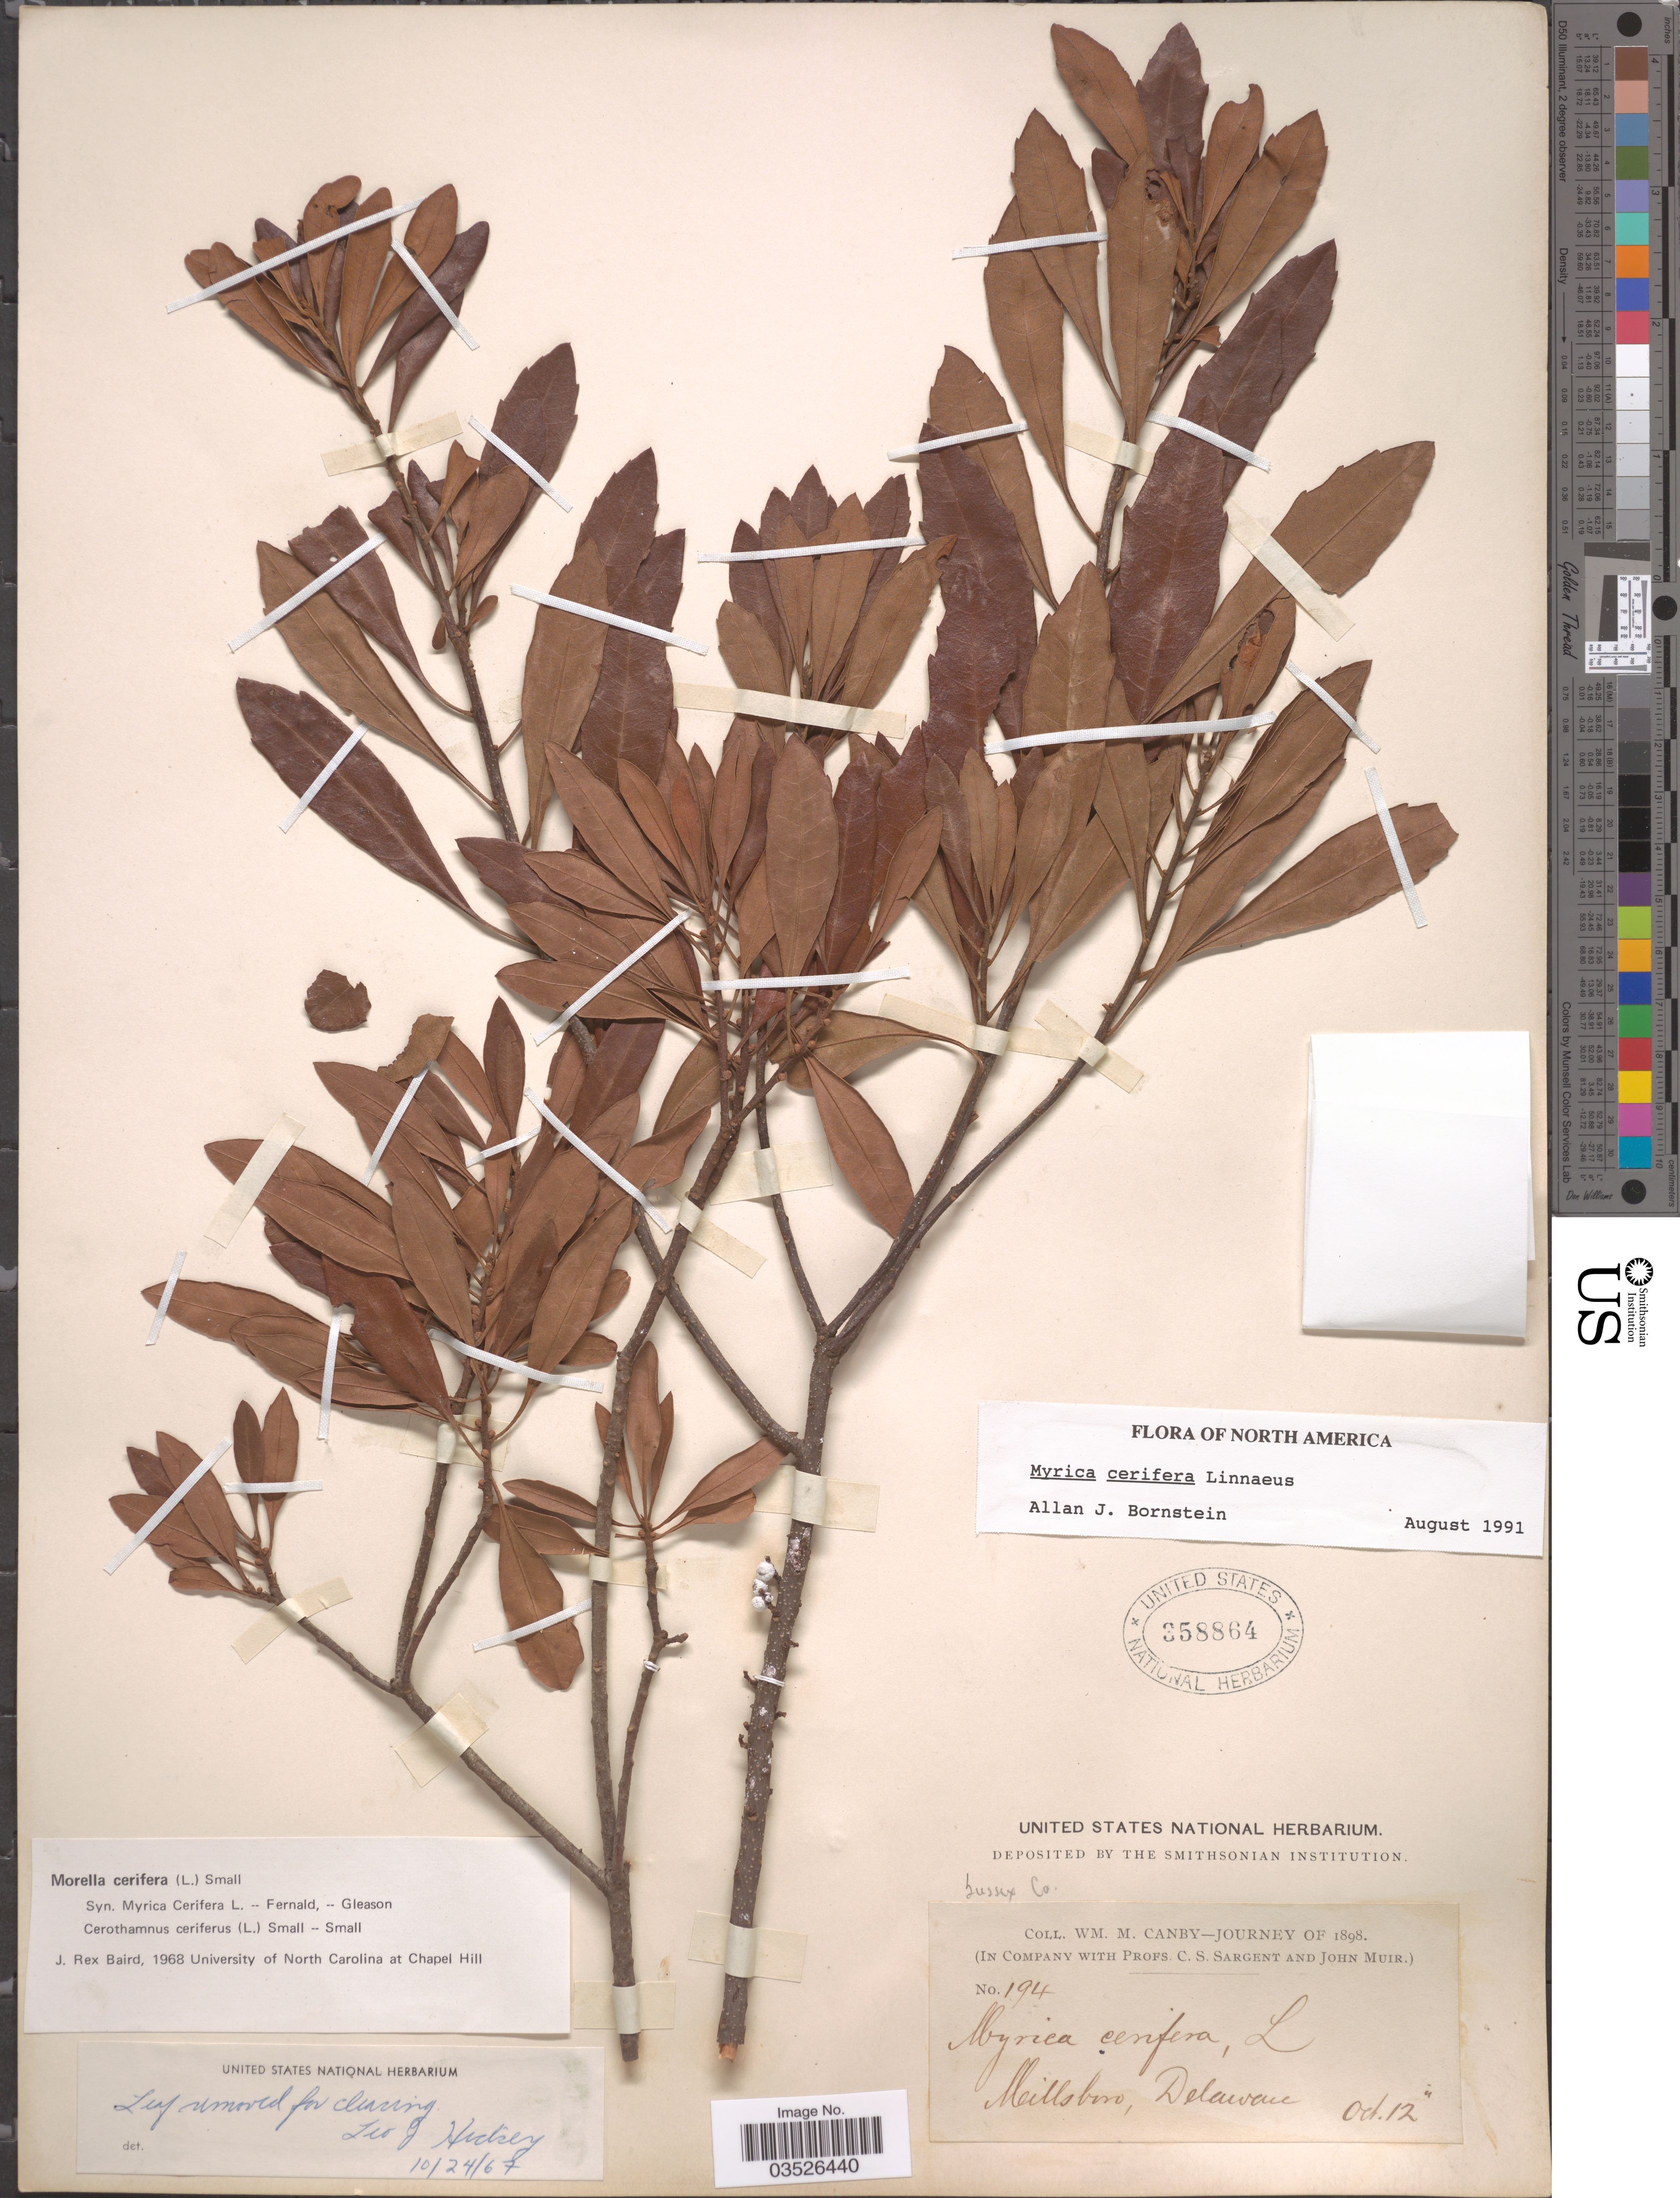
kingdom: Plantae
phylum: Tracheophyta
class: Magnoliopsida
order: Fagales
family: Myricaceae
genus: Morella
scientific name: Morella cerifera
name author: (L.) Small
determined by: Baird, James Rex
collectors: W. M. Canby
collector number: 194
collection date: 1898-10-12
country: United States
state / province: Delaware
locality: Millsboro.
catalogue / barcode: US 358864